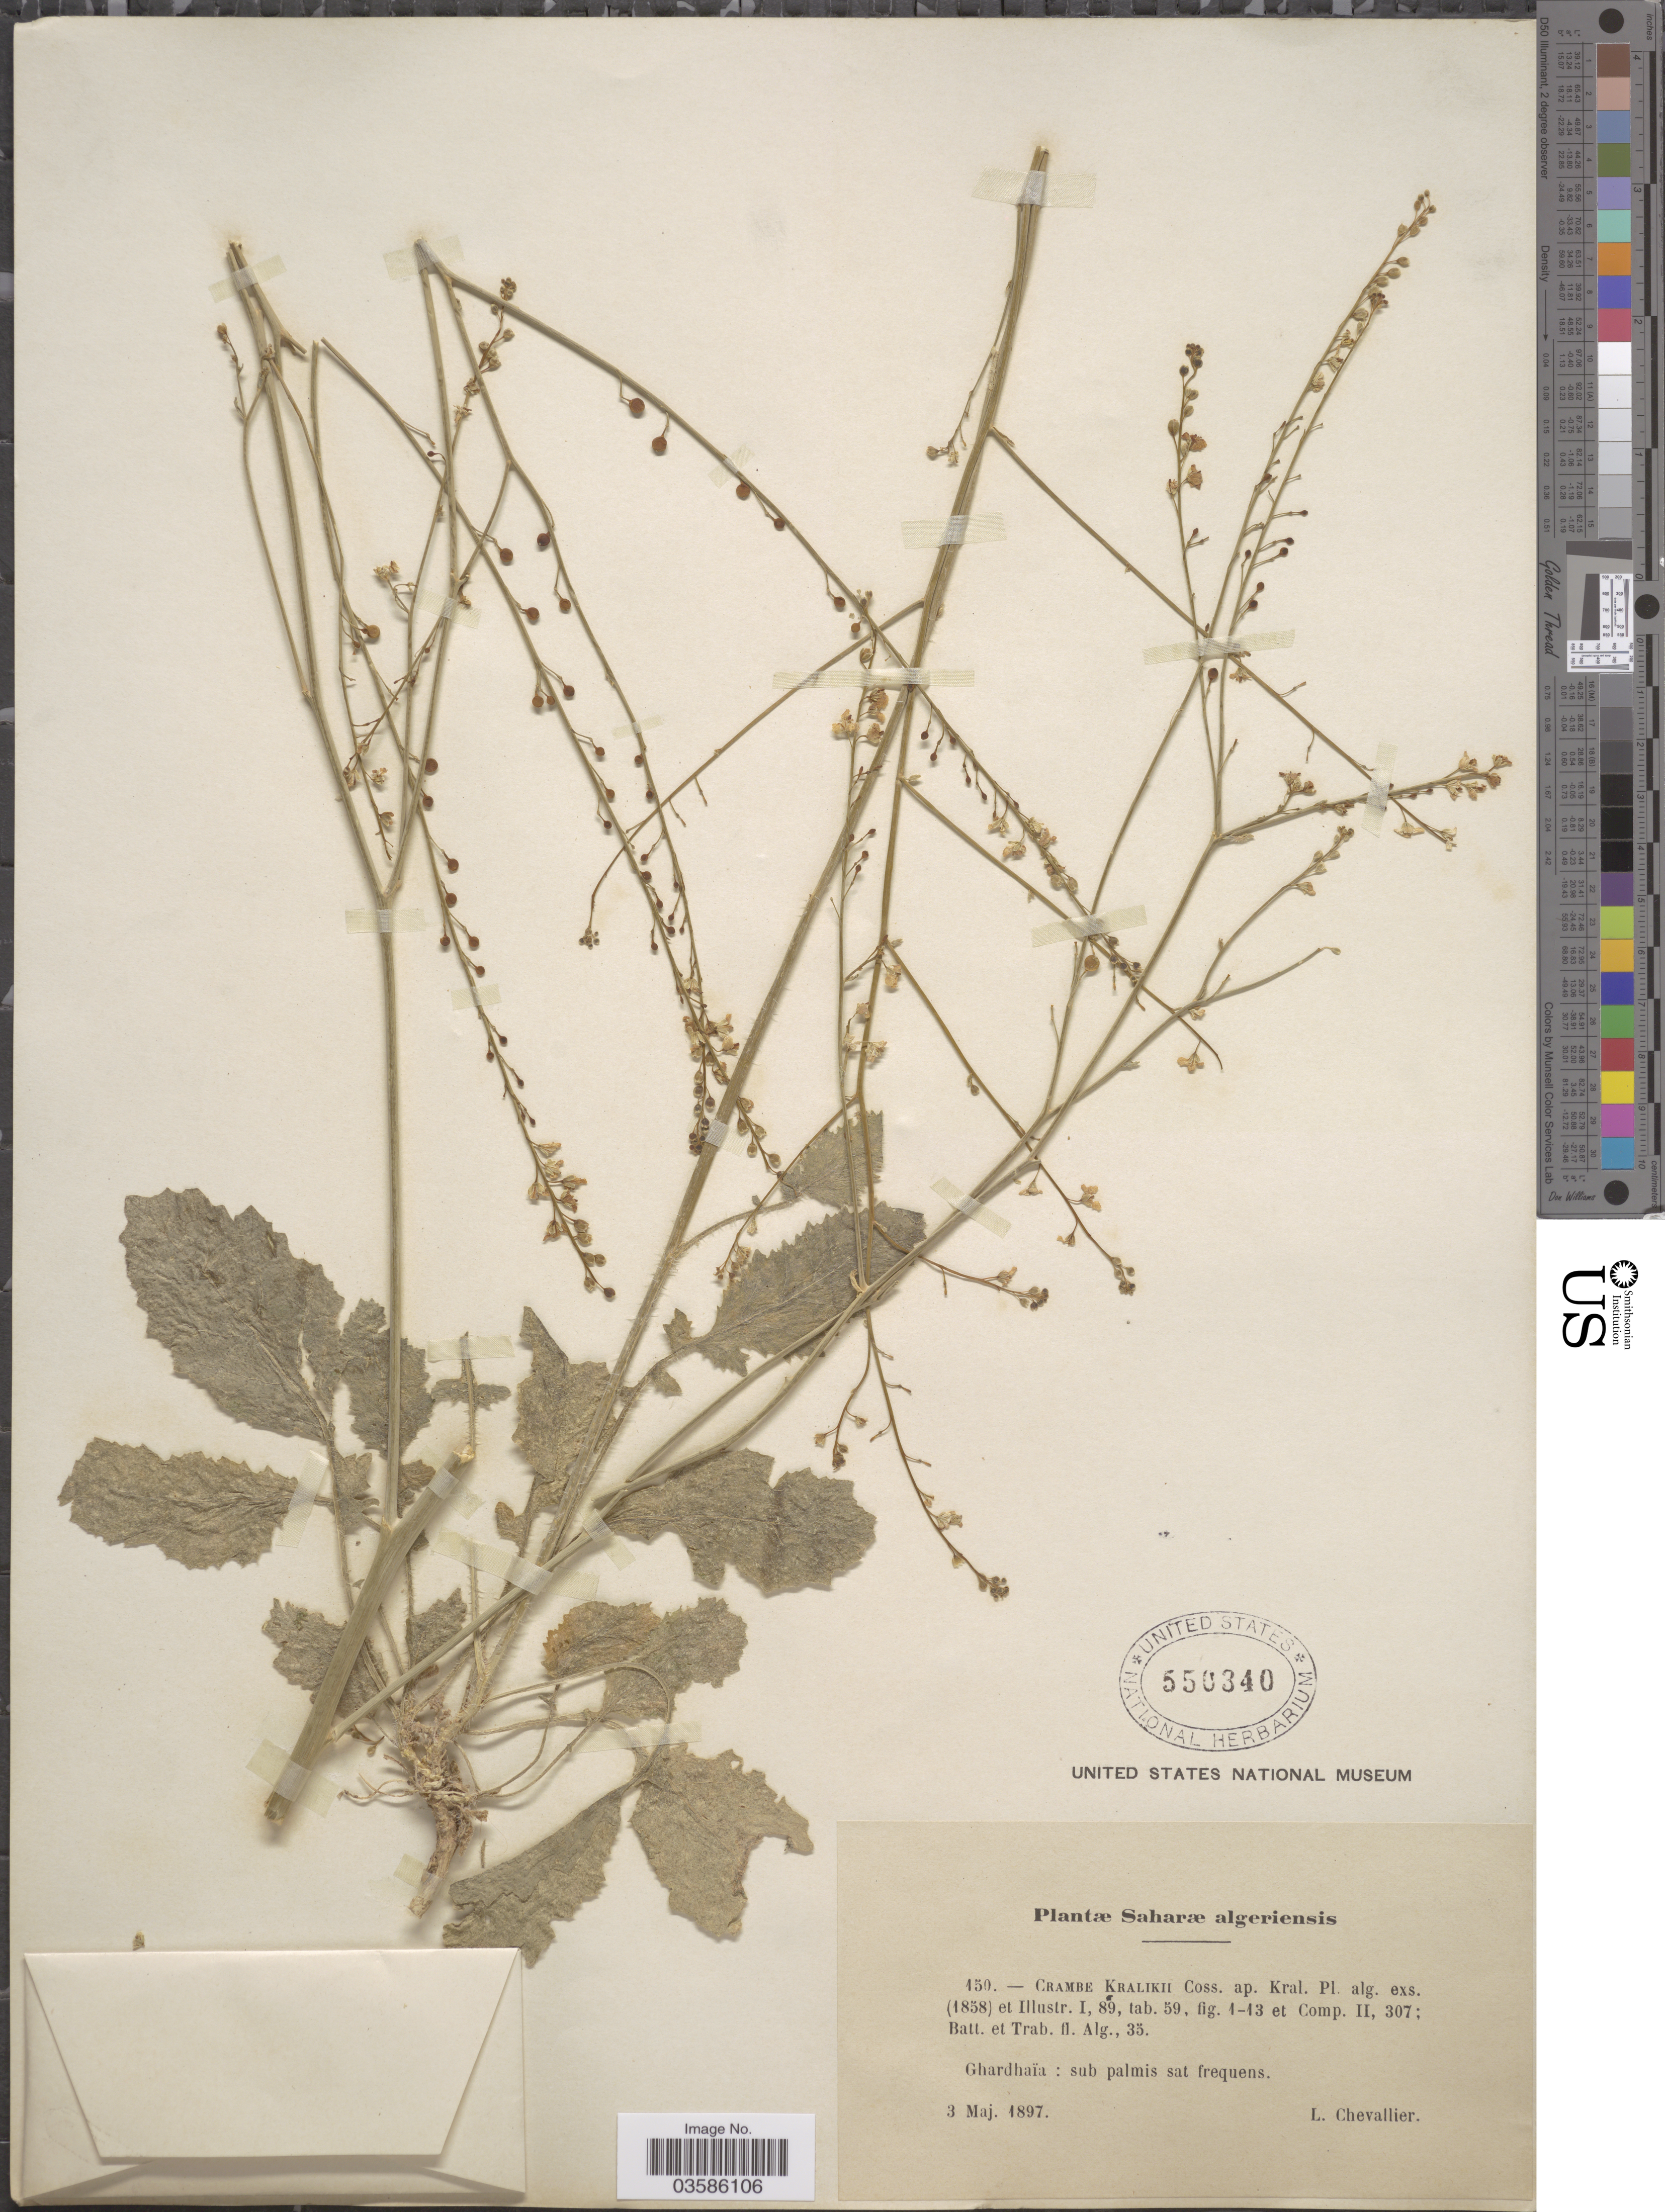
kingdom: Plantae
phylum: Tracheophyta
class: Magnoliopsida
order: Brassicales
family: Brassicaceae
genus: Crambe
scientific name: Crambe kralikii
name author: Coss.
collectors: L. Chevallier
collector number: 150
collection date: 1897-05-03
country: Algeria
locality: Saharæ algeriensis. Ghardhaïa: sub palmis sat frequens.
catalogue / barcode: US 550340